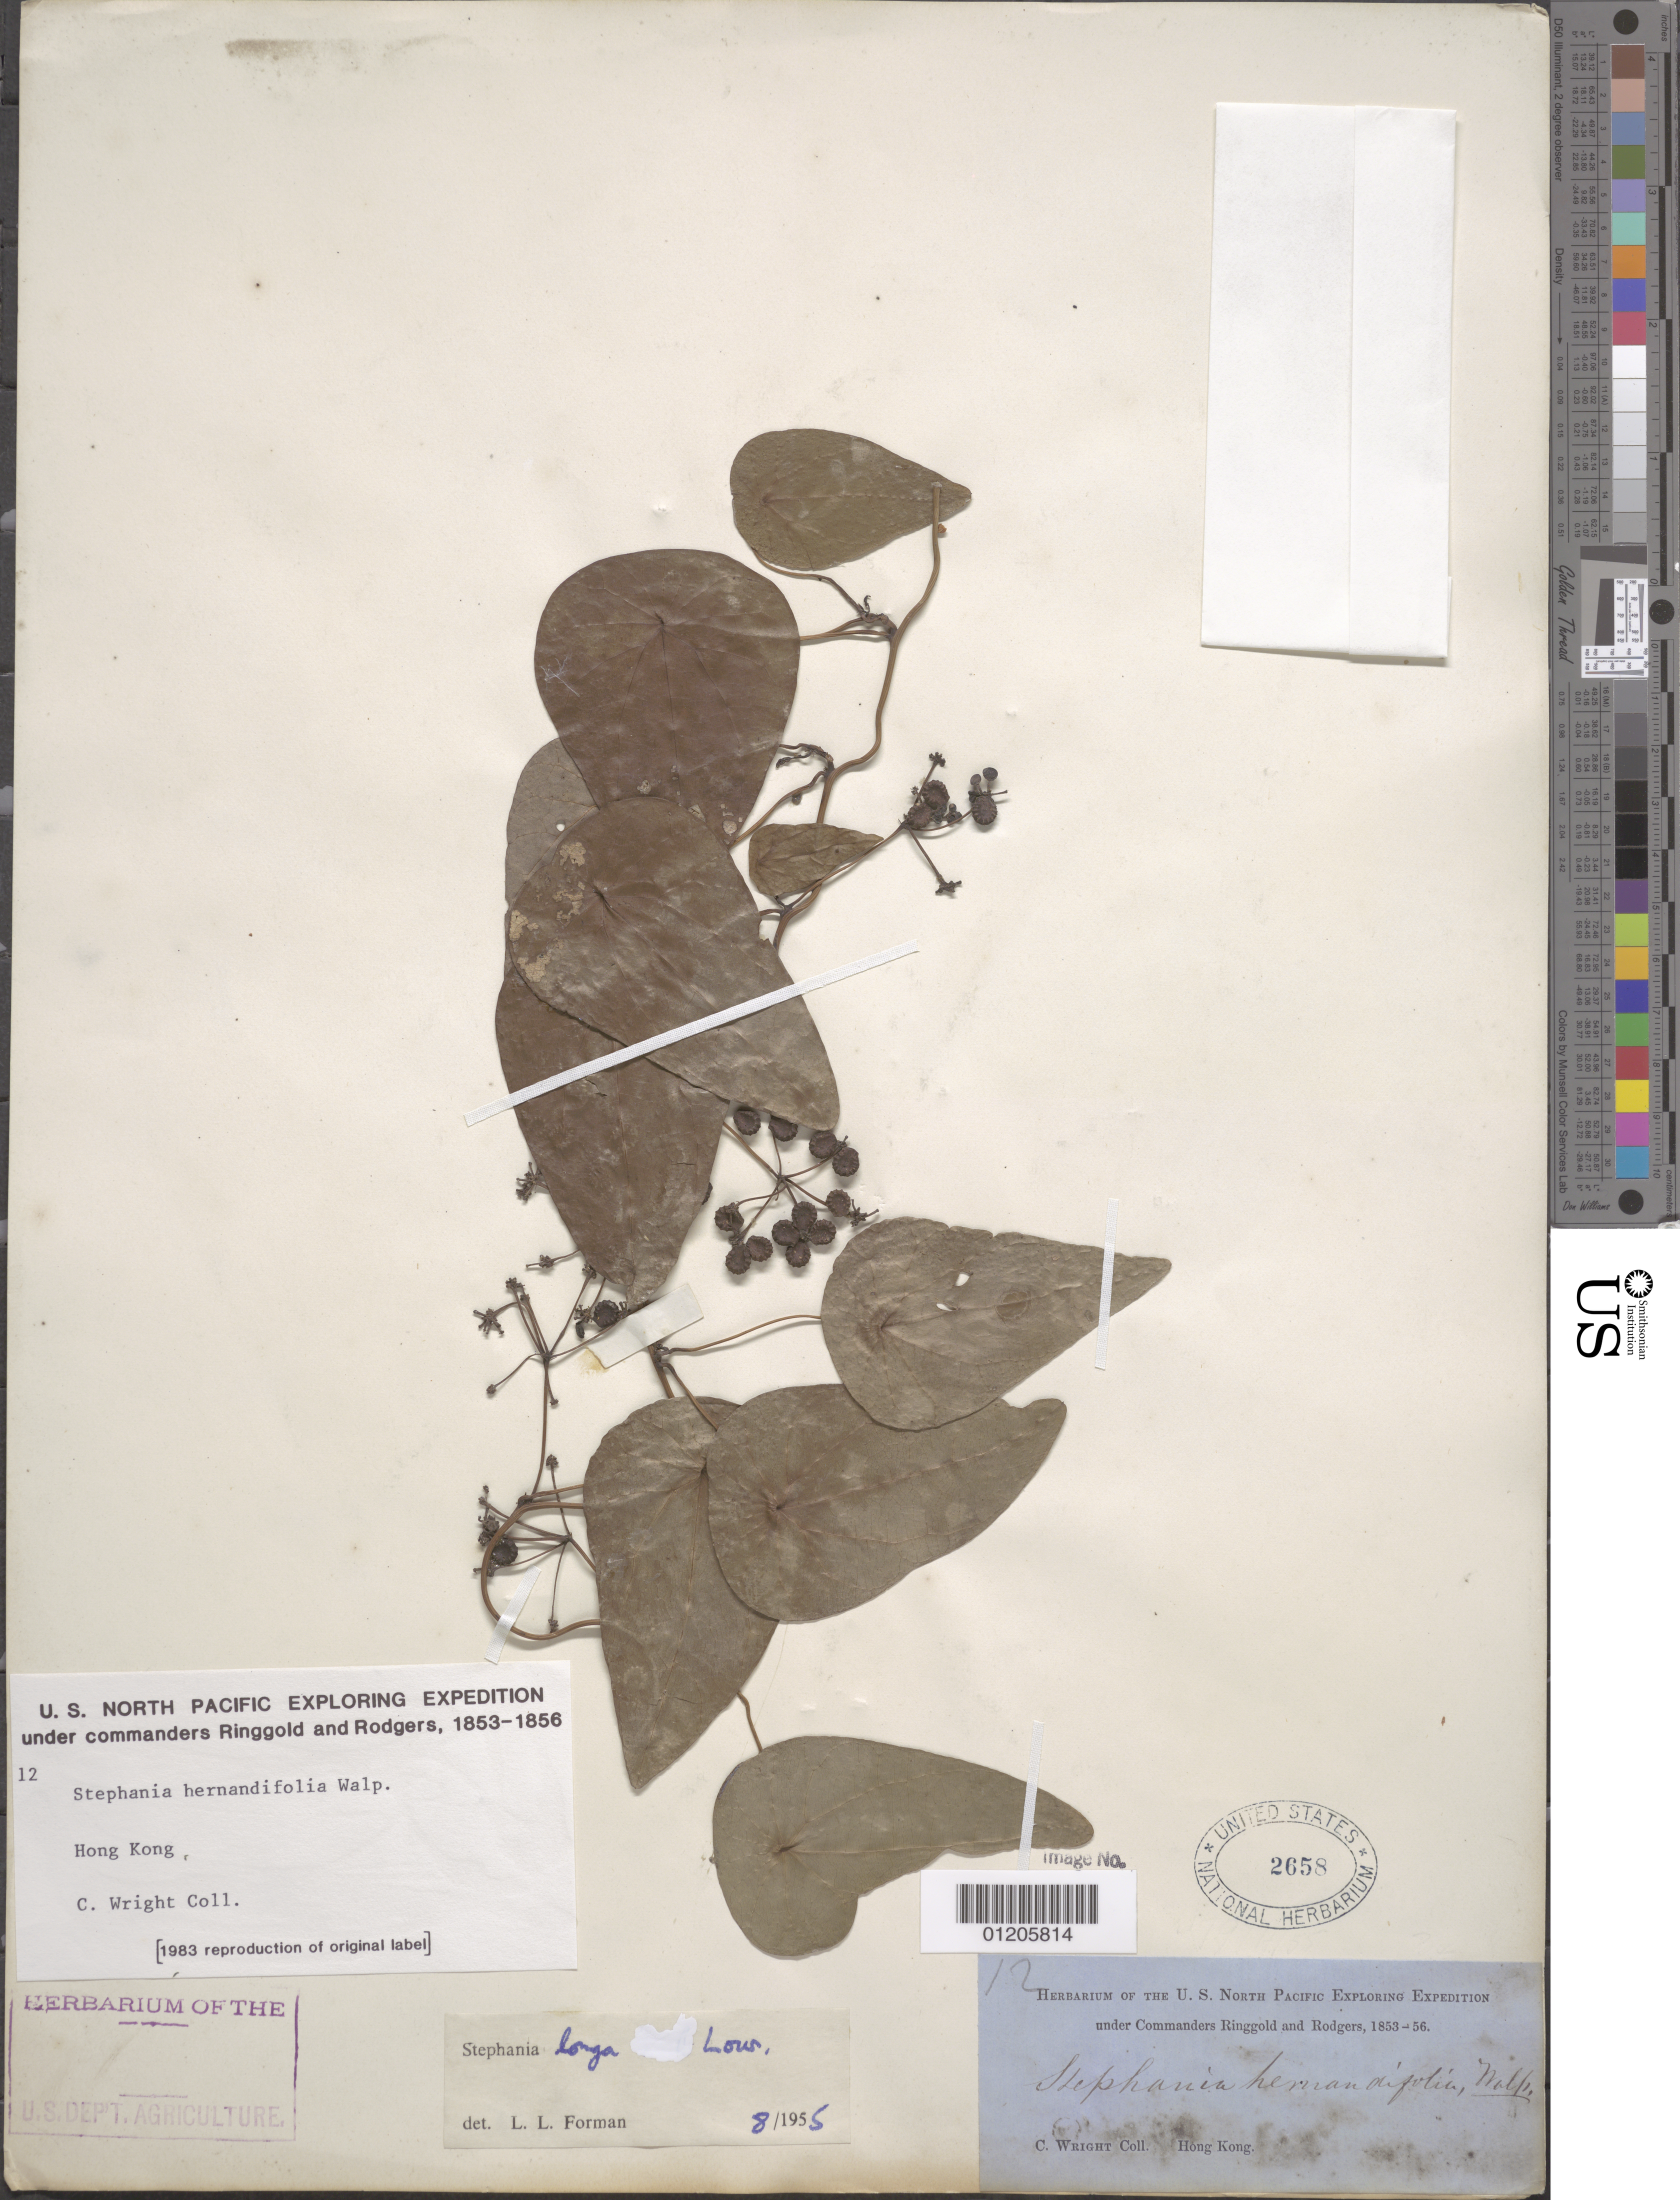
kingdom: Plantae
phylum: Tracheophyta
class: Magnoliopsida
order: Ranunculales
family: Menispermaceae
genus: Stephania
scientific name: Stephania hernandiifolia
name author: (Willd.) Walp.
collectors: C. Wright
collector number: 12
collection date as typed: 1853 to -- -- 1856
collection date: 1853/1856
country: China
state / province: Hong Kong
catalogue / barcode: US 2658